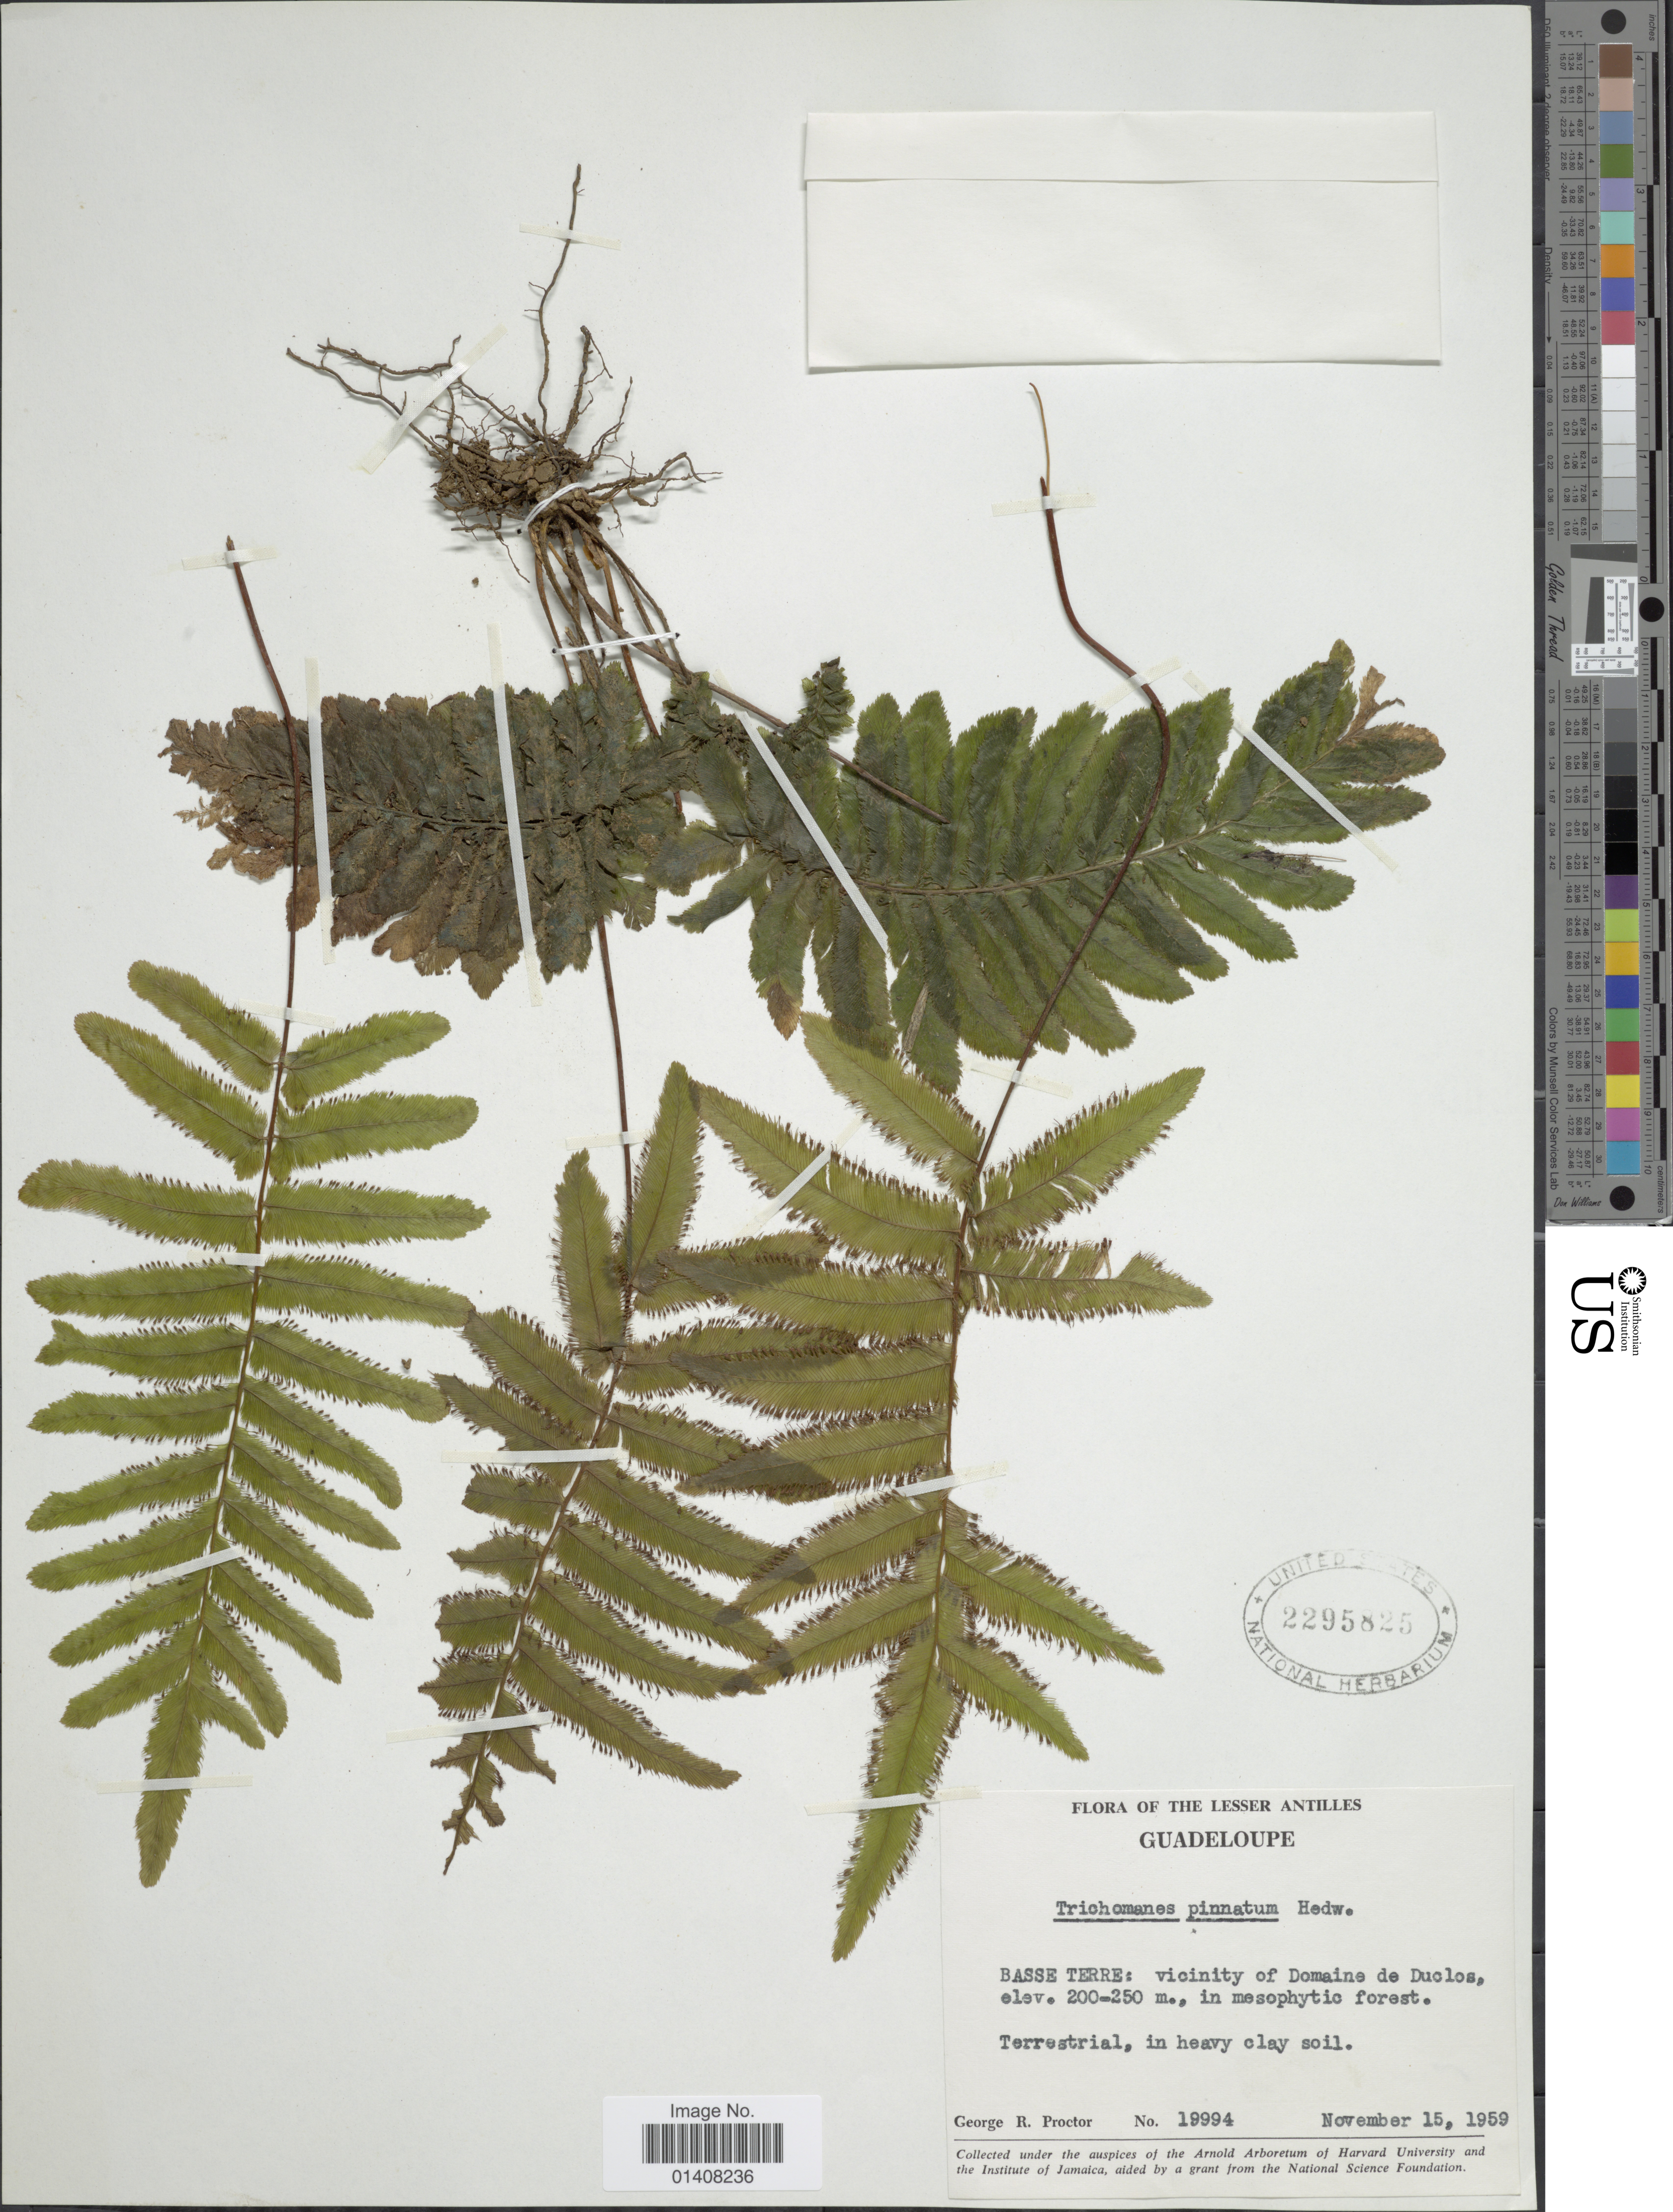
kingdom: Plantae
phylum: Tracheophyta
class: Polypodiopsida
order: Hymenophyllales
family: Hymenophyllaceae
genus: Trichomanes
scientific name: Trichomanes pinnatum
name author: Hedw.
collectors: G. R. Proctor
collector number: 19994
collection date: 1959-11-15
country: Guadeloupe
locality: Lesser antilles, Guadeloupe, Basse Terre: Vicinity of Domaine de Duclos,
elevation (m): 200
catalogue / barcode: US 2295825